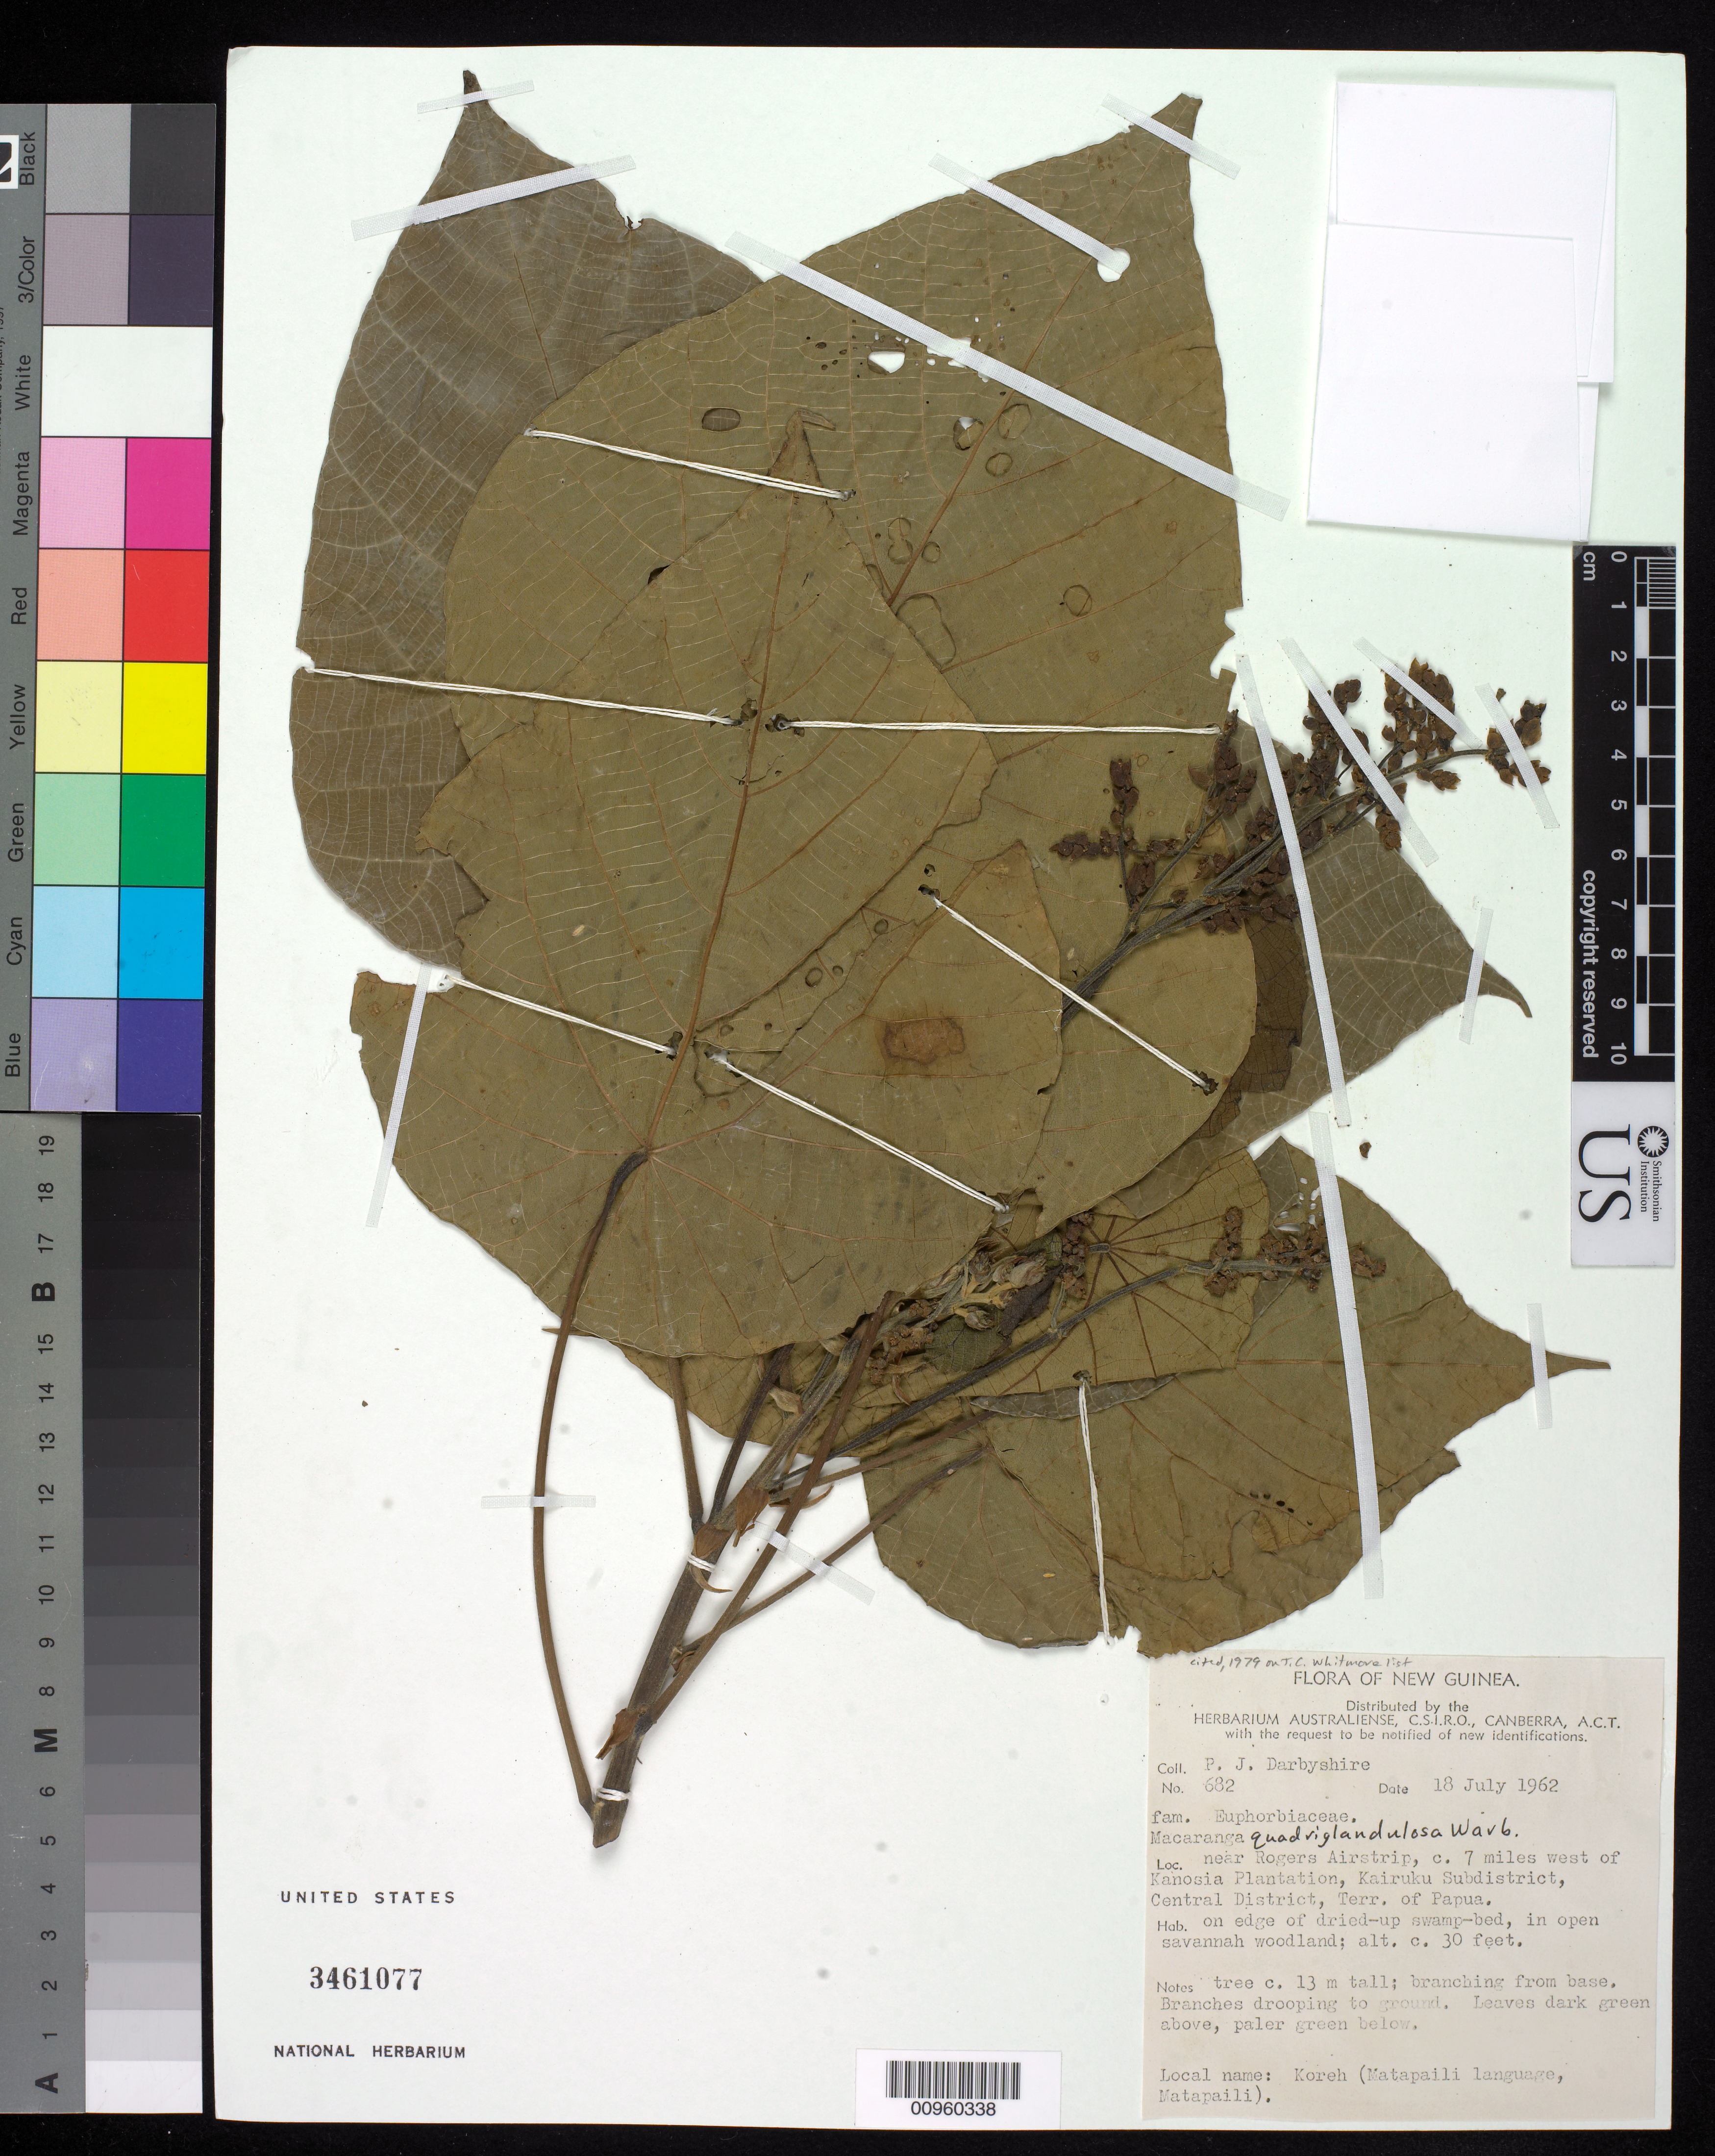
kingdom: Plantae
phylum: Tracheophyta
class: Magnoliopsida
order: Malpighiales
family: Euphorbiaceae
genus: Macaranga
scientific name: Macaranga quadriglandulosa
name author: Warb.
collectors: P. Darbyshire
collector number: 682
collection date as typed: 18 Jul 1962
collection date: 1962-07-18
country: Papua New Guinea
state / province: Central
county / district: Kairuku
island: New Guinea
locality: Near Rogers Airstrip, c.7 miles W of Kanosia Plantation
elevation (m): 9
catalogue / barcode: US 3461077